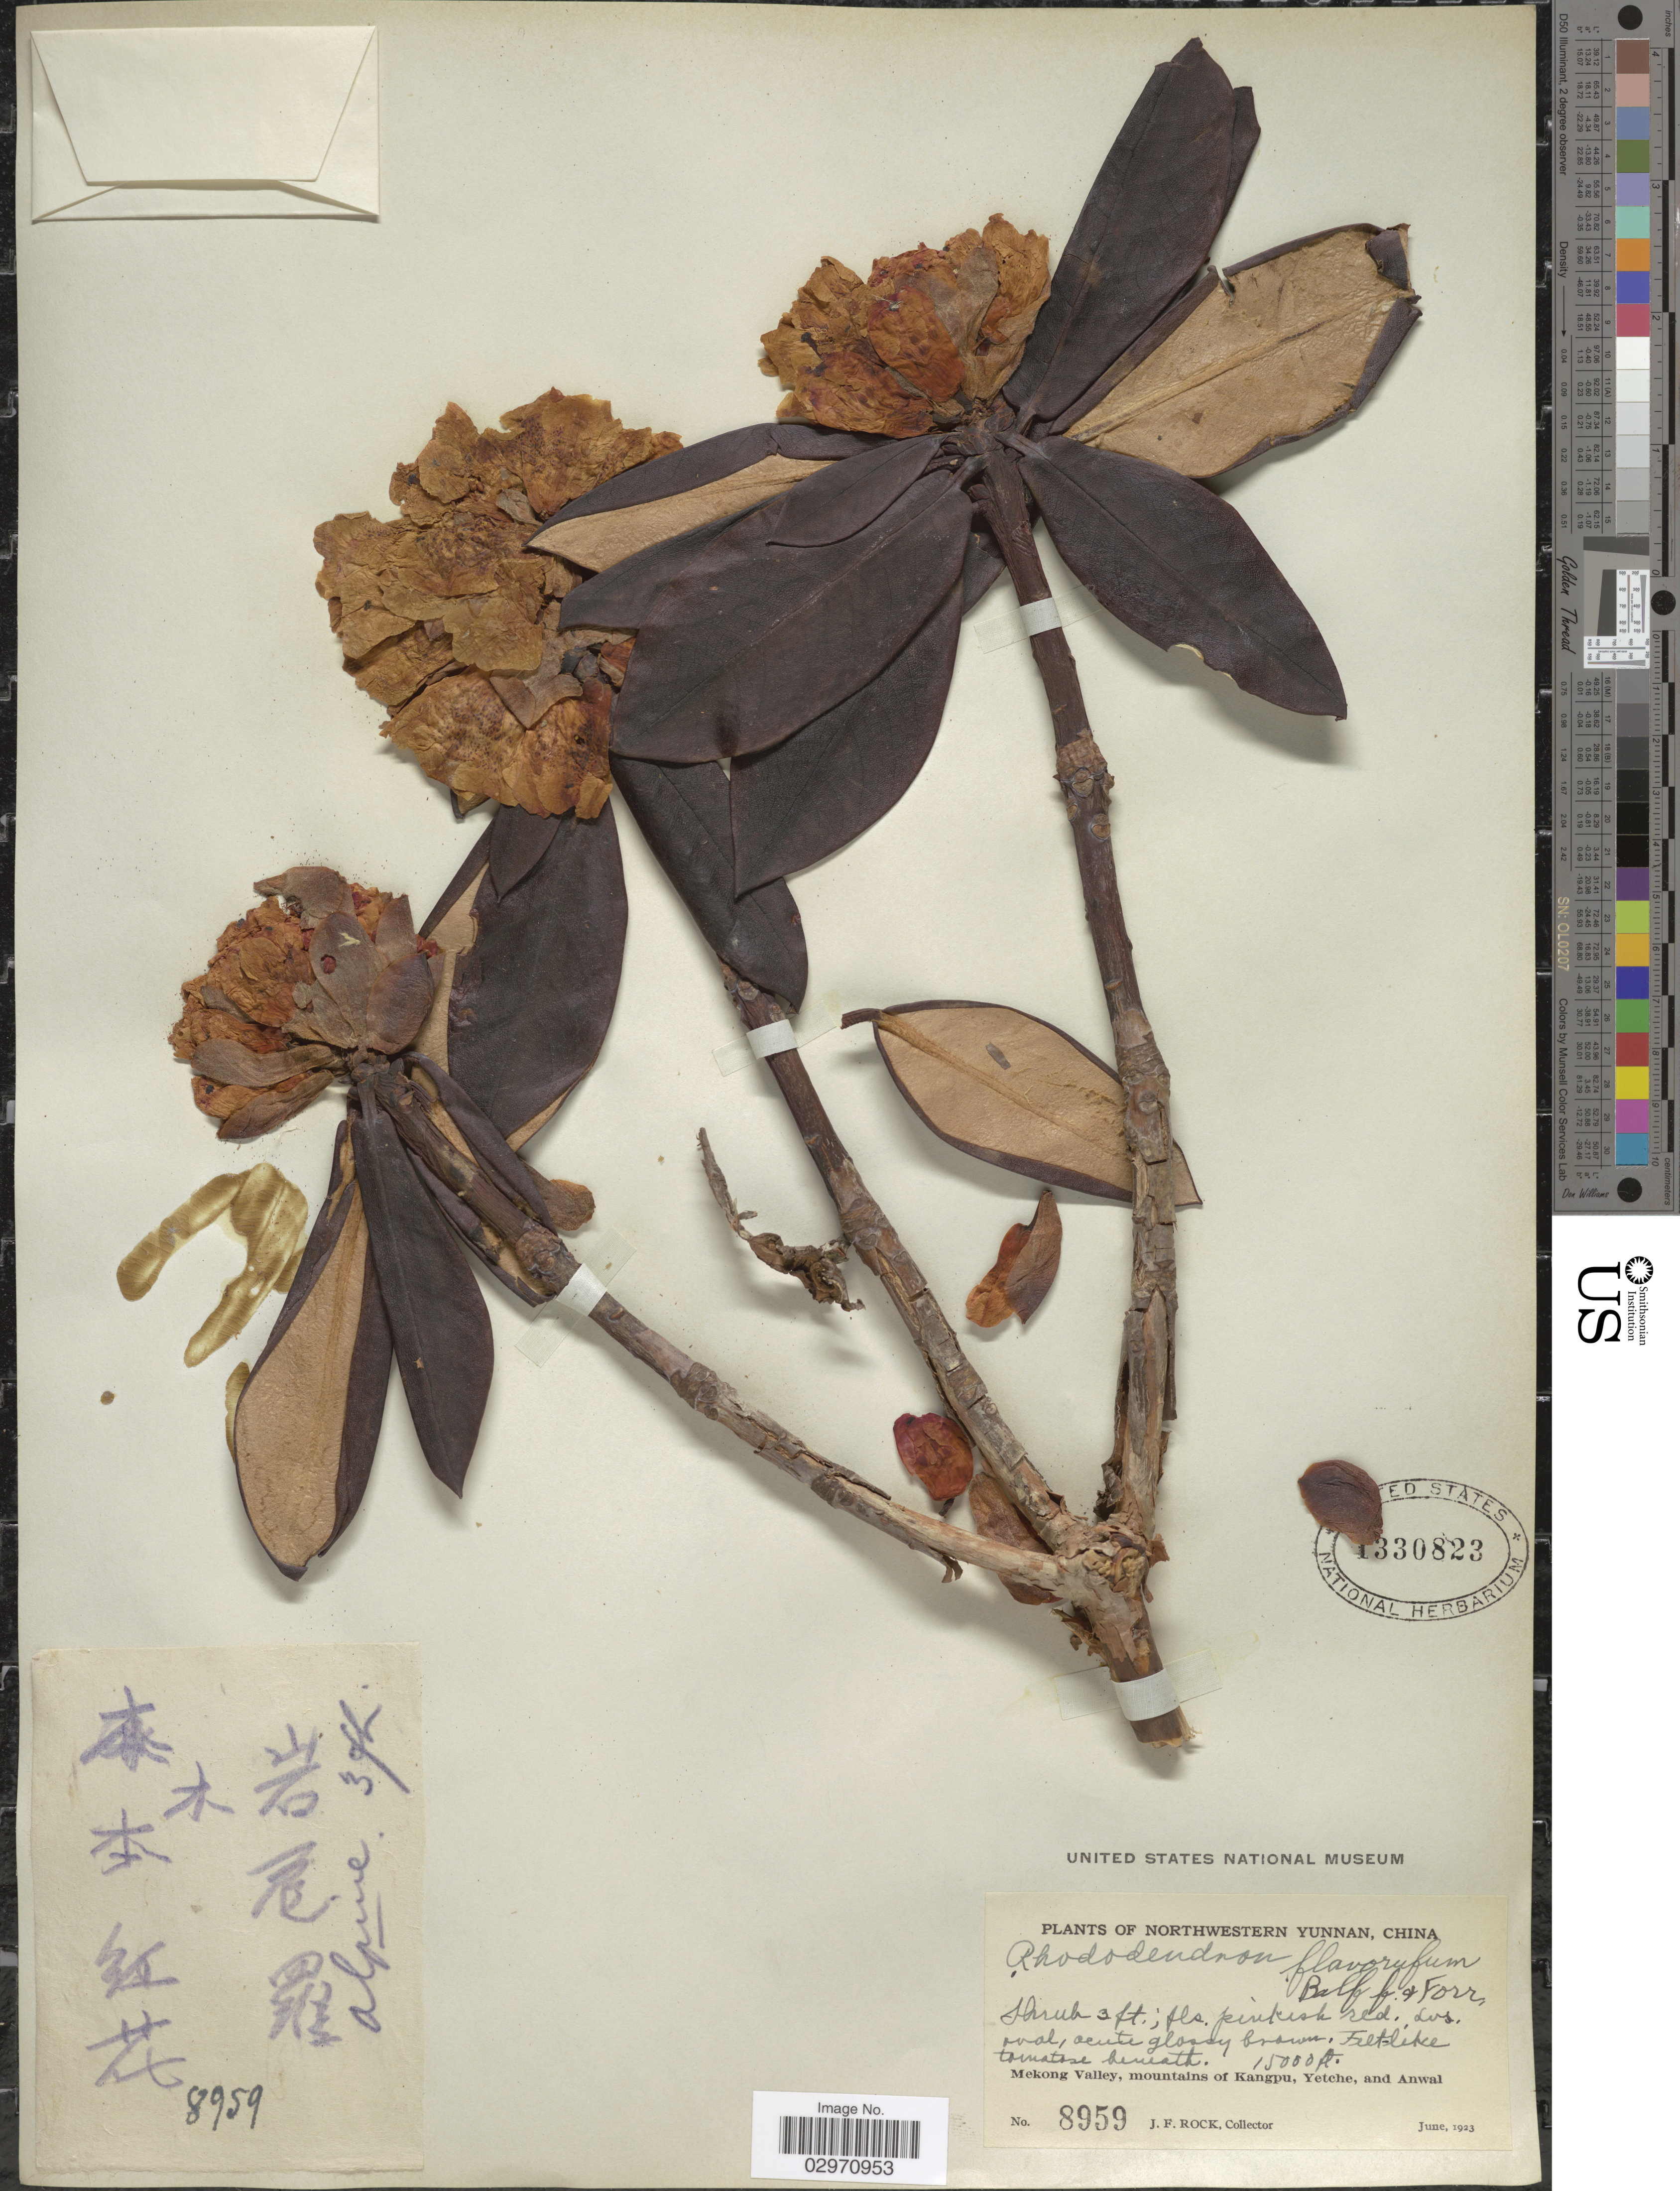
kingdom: Plantae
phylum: Tracheophyta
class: Magnoliopsida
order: Ericales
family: Ericaceae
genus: Rhododendron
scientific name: Rhododendron flavorufum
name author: Balf. f. & Forrest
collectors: J. Rock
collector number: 8959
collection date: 1923-06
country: China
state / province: Yunnan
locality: Nothwestern Yunnan. Mekong Valley, mountains of Kangpu, Yetche, and Anwal.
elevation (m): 4572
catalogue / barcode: US 1330823